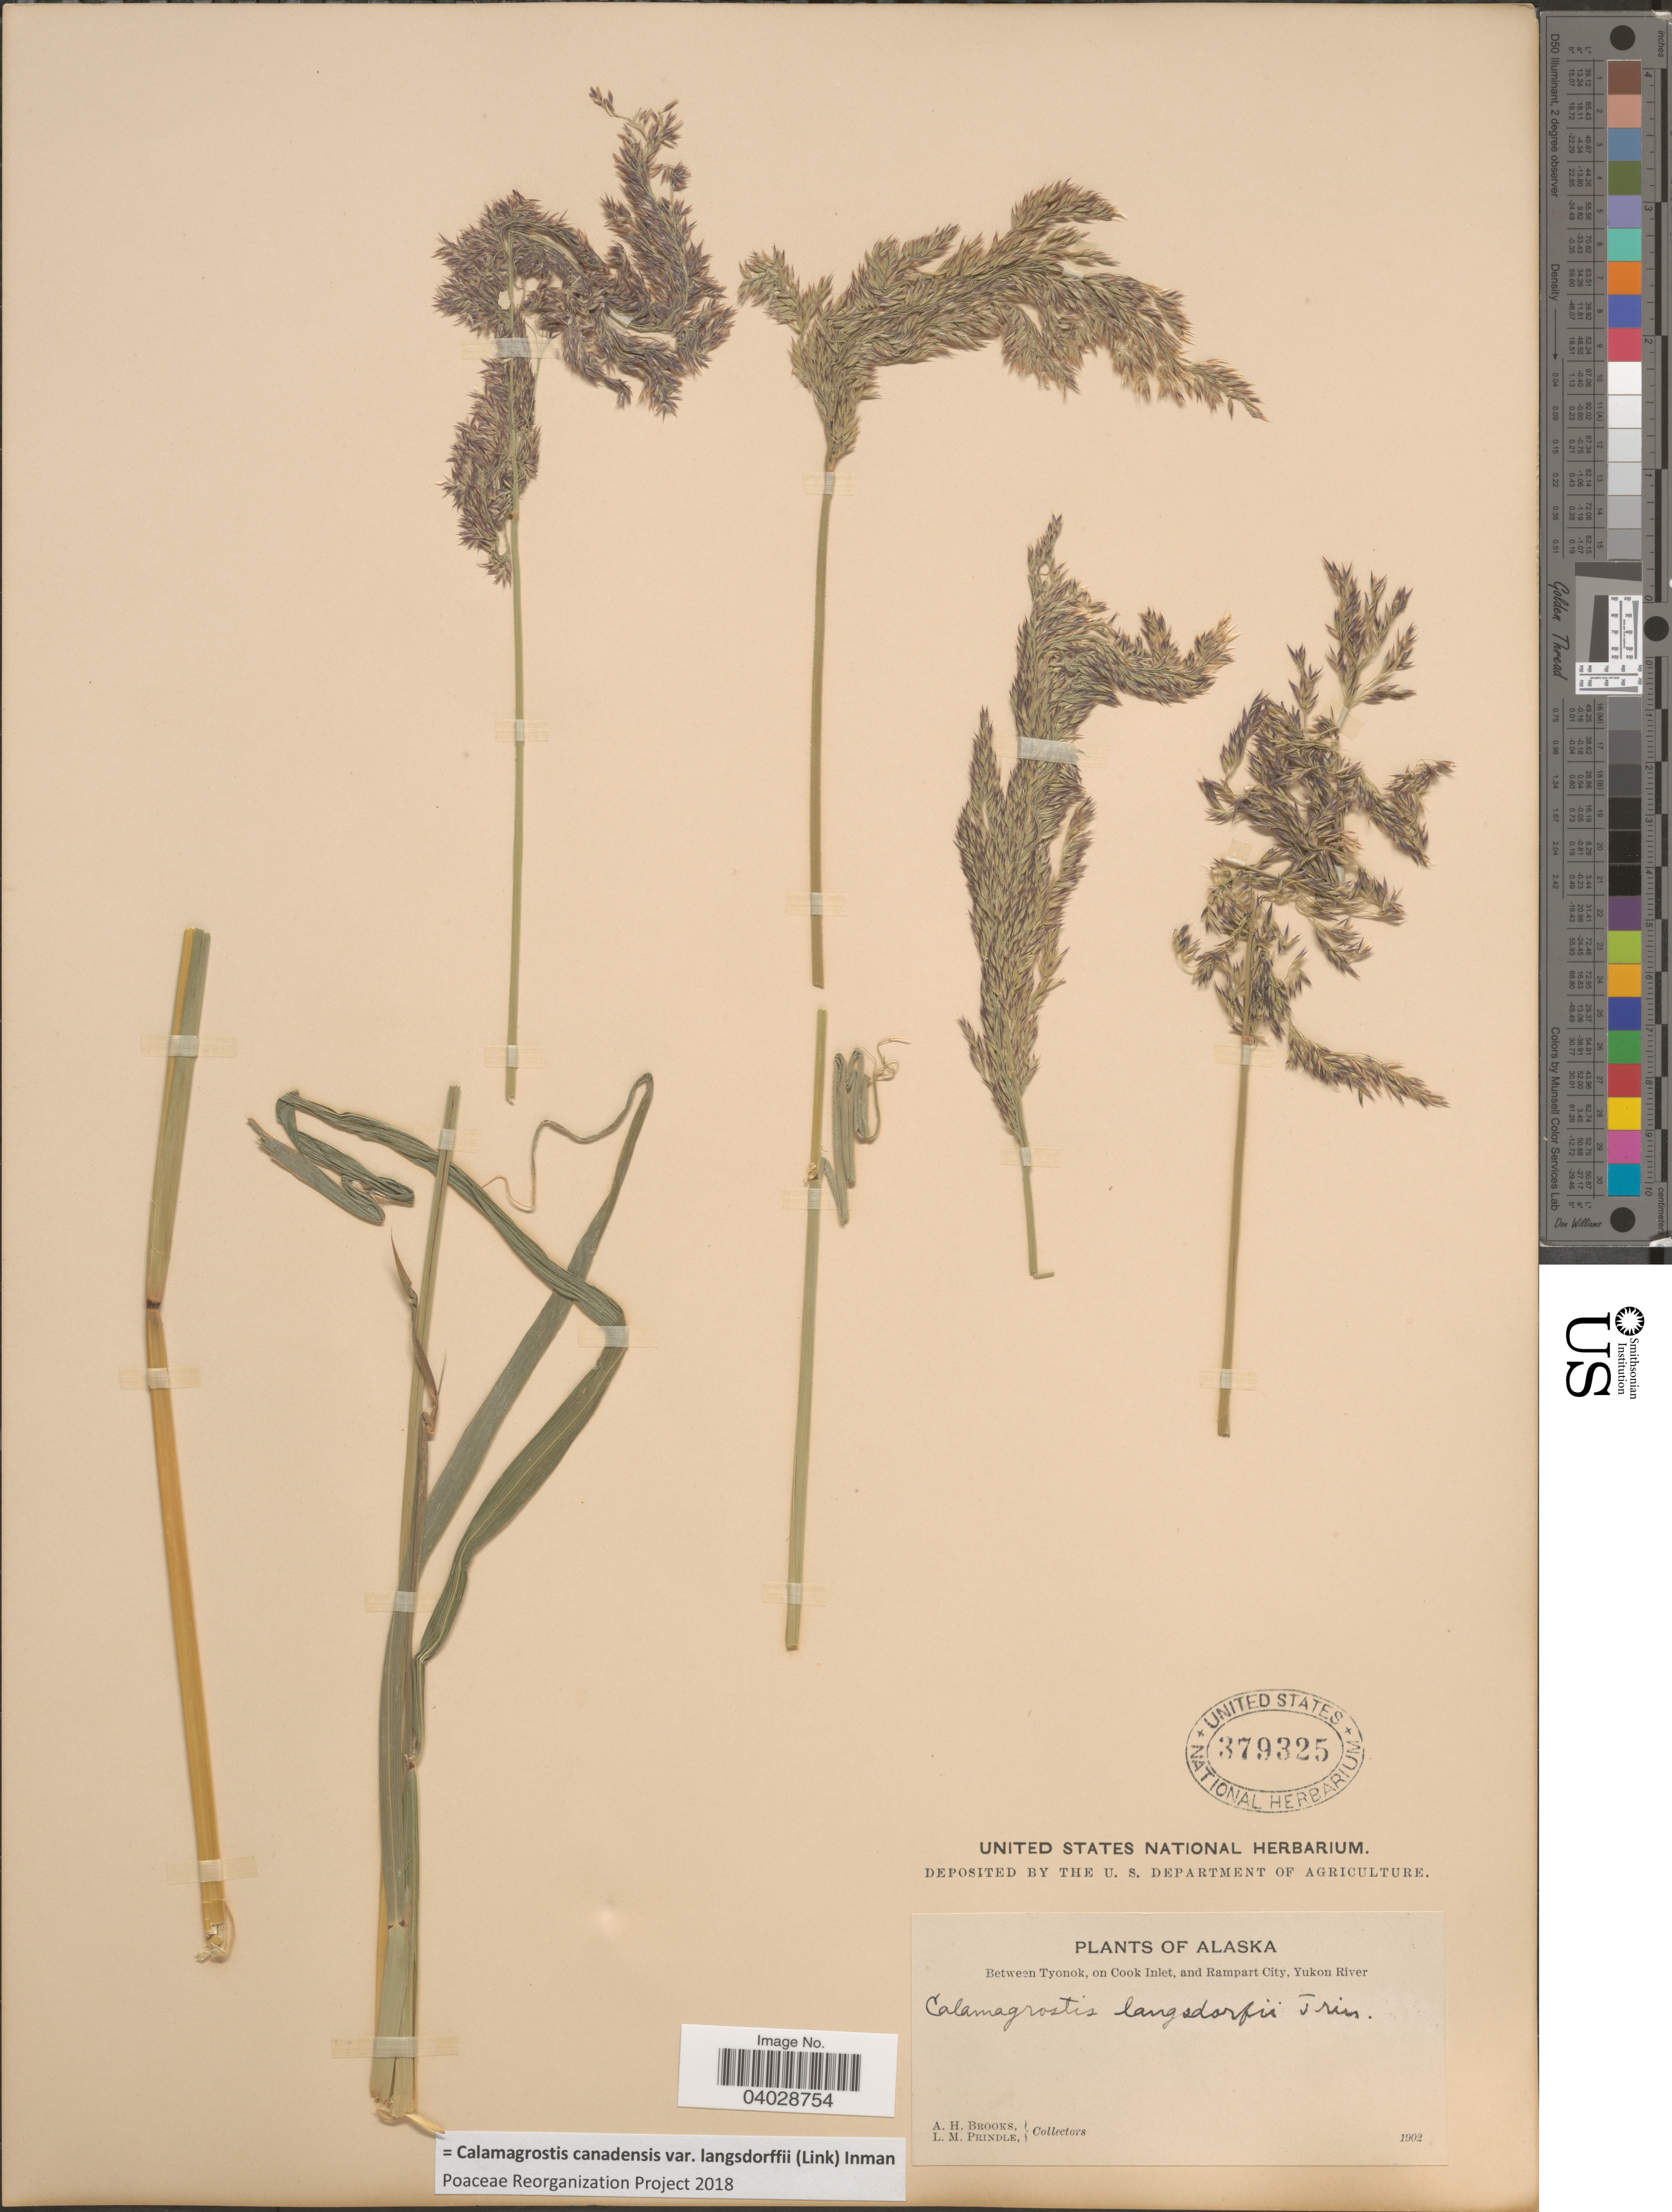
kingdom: Plantae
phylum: Tracheophyta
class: Liliopsida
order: Poales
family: Poaceae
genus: Calamagrostis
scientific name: Calamagrostis canadensis var. langsdorffii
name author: (Link) Inman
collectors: A. Brooks & L. Prindle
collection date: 1902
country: United States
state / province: Alaska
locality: Between Tyonok, on Cook Inlet, and Rampart City, Yukon River.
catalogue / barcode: US 379325